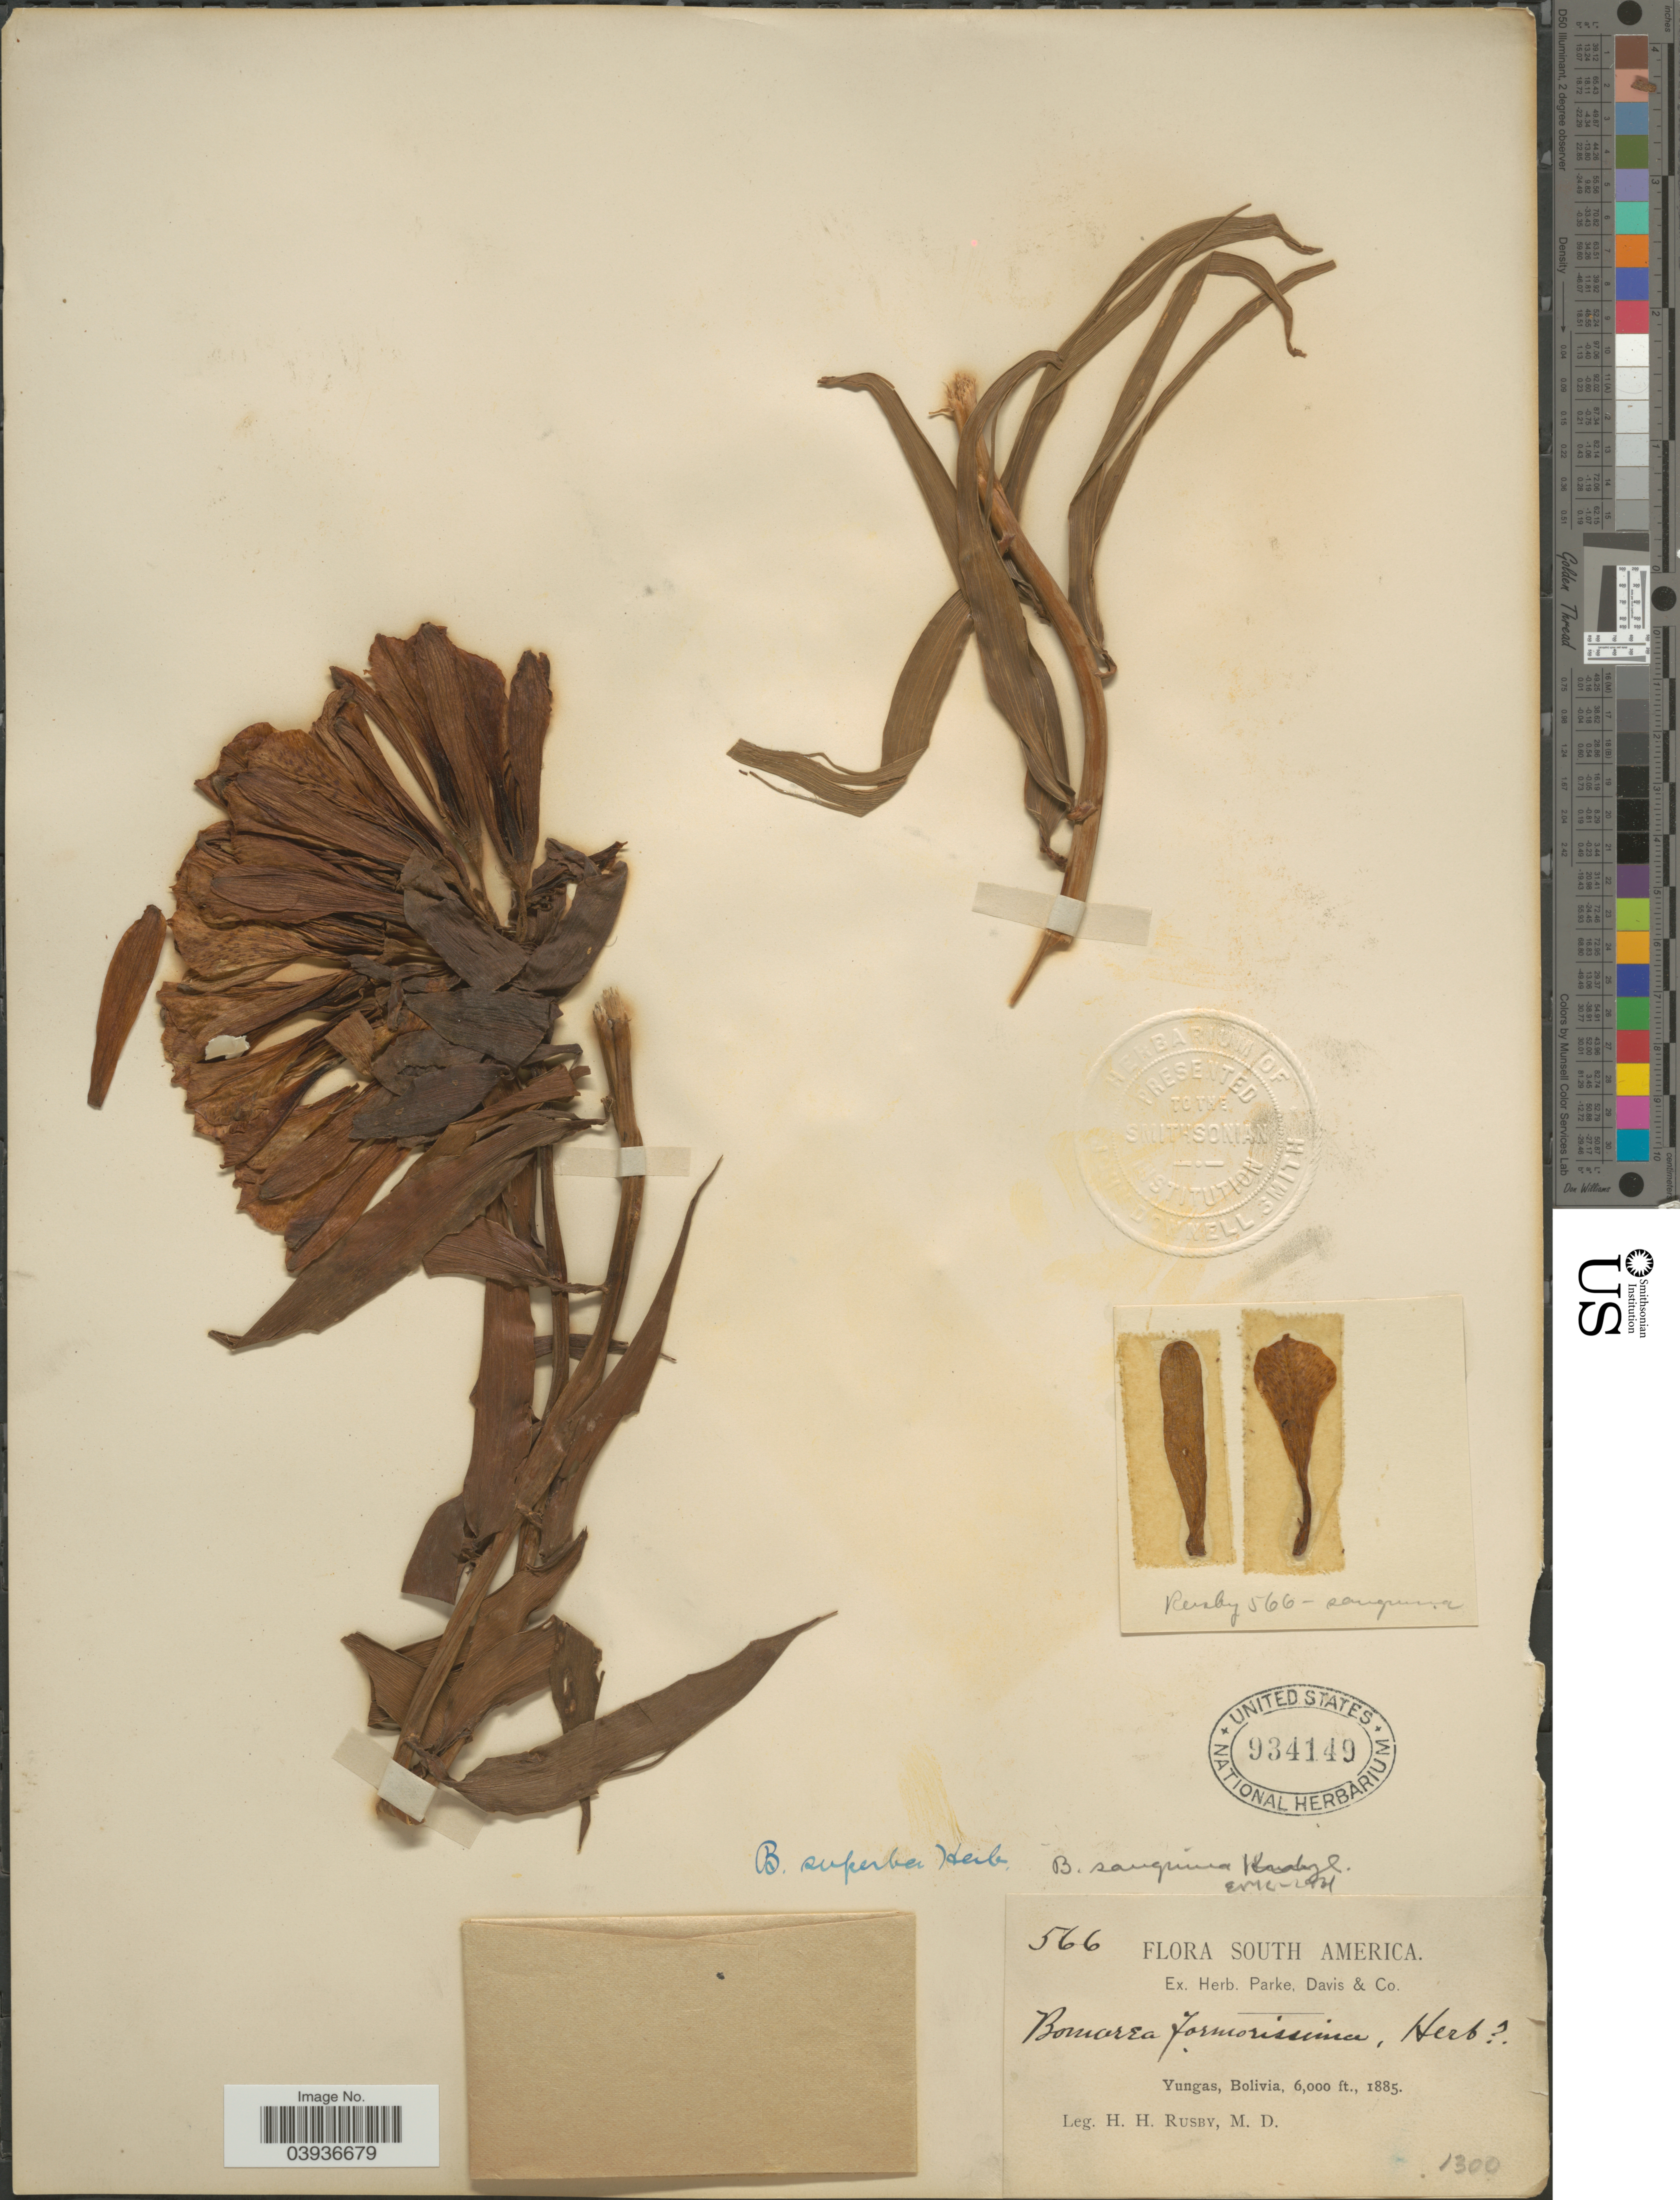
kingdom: Plantae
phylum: Tracheophyta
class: Liliopsida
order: Liliales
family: Alstroemeriaceae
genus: Bomarea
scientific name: Bomarea superba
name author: Herbert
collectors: H. H. Rusby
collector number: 566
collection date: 1885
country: Bolivia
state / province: La Paz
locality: Yungas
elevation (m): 1829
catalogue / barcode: US 934149